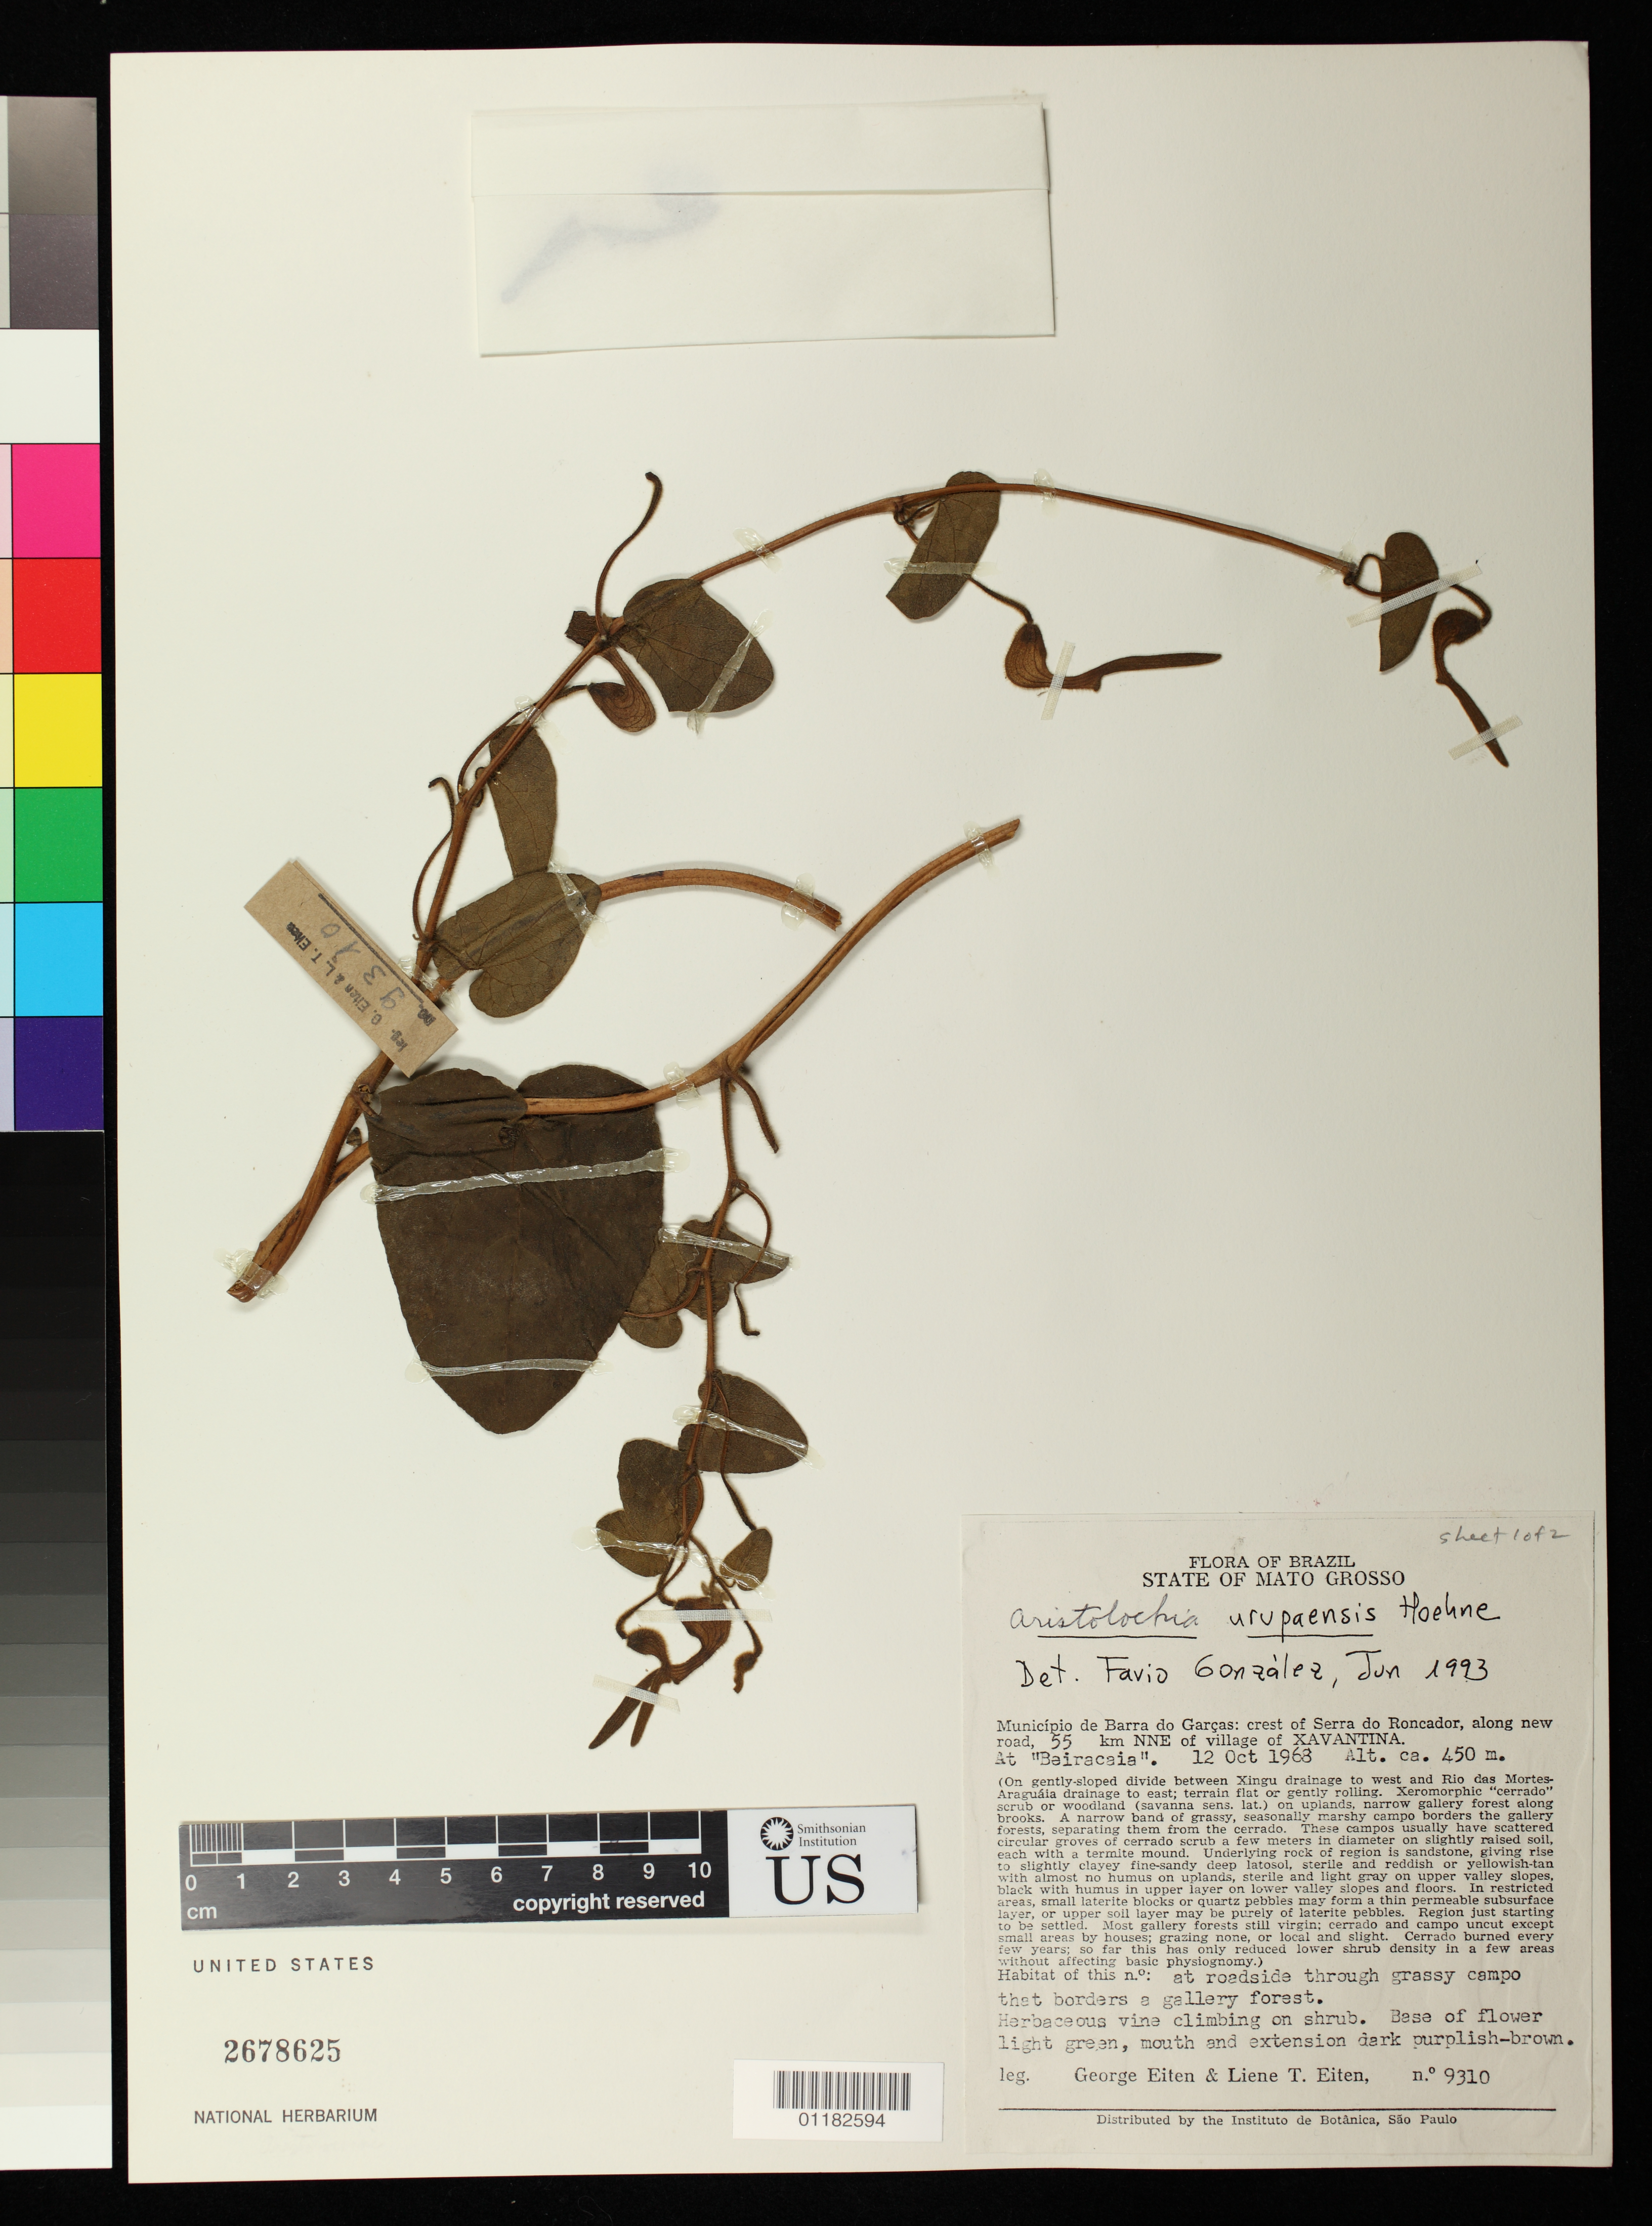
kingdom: Plantae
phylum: Tracheophyta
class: Magnoliopsida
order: Piperales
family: Aristolochiaceae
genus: Aristolochia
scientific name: Aristolochia urupaensis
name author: Hoehne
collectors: G. Eiten & L. T. Eiten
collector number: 9310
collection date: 1968-10-12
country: Brazil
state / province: Mato Grosso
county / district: Barra do Garças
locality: Municipio de Barra do Garcas: crest of serra do Roncador, along new road 55 km NNE of village of Xavantina. At "Bairacaia".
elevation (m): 450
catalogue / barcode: US 2678625